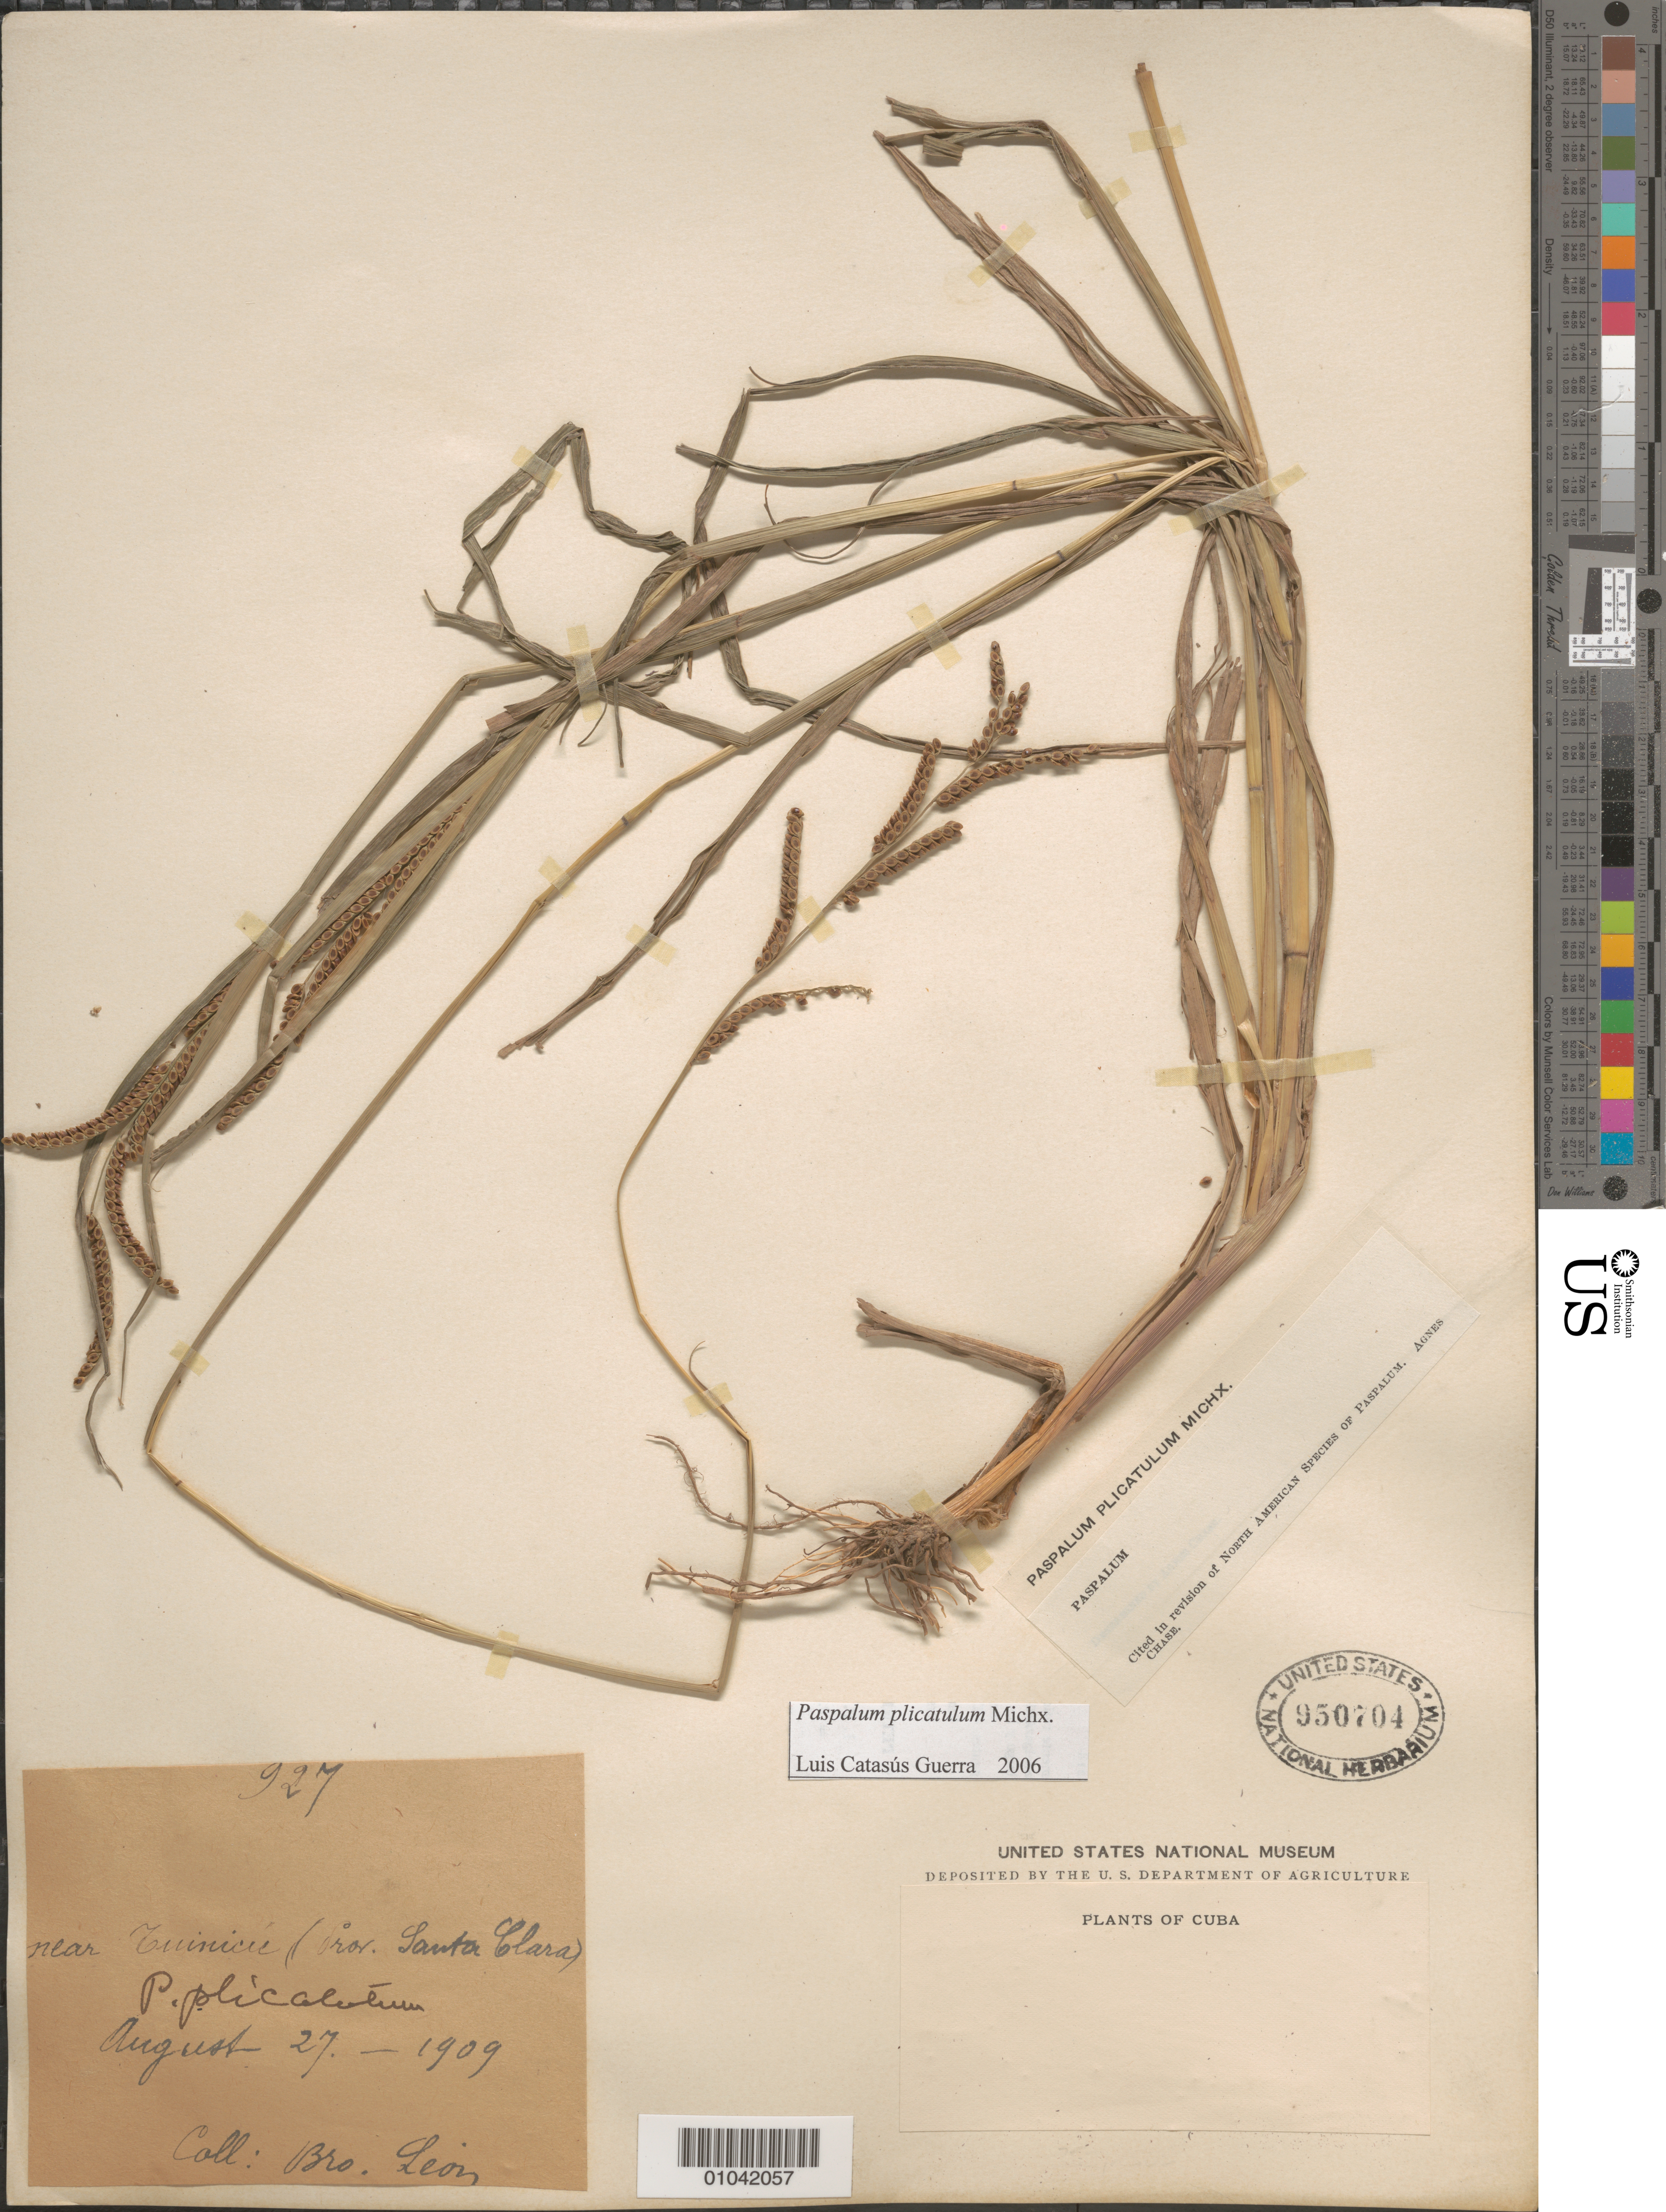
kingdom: Plantae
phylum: Tracheophyta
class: Liliopsida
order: Poales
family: Poaceae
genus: Paspalum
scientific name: Paspalum plicatulum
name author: Michx.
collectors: Bro. León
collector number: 927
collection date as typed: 27 Aug 1909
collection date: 1909-08-27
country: Cuba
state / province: Villa Clara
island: Cuba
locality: Santa Clara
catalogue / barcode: US 950704